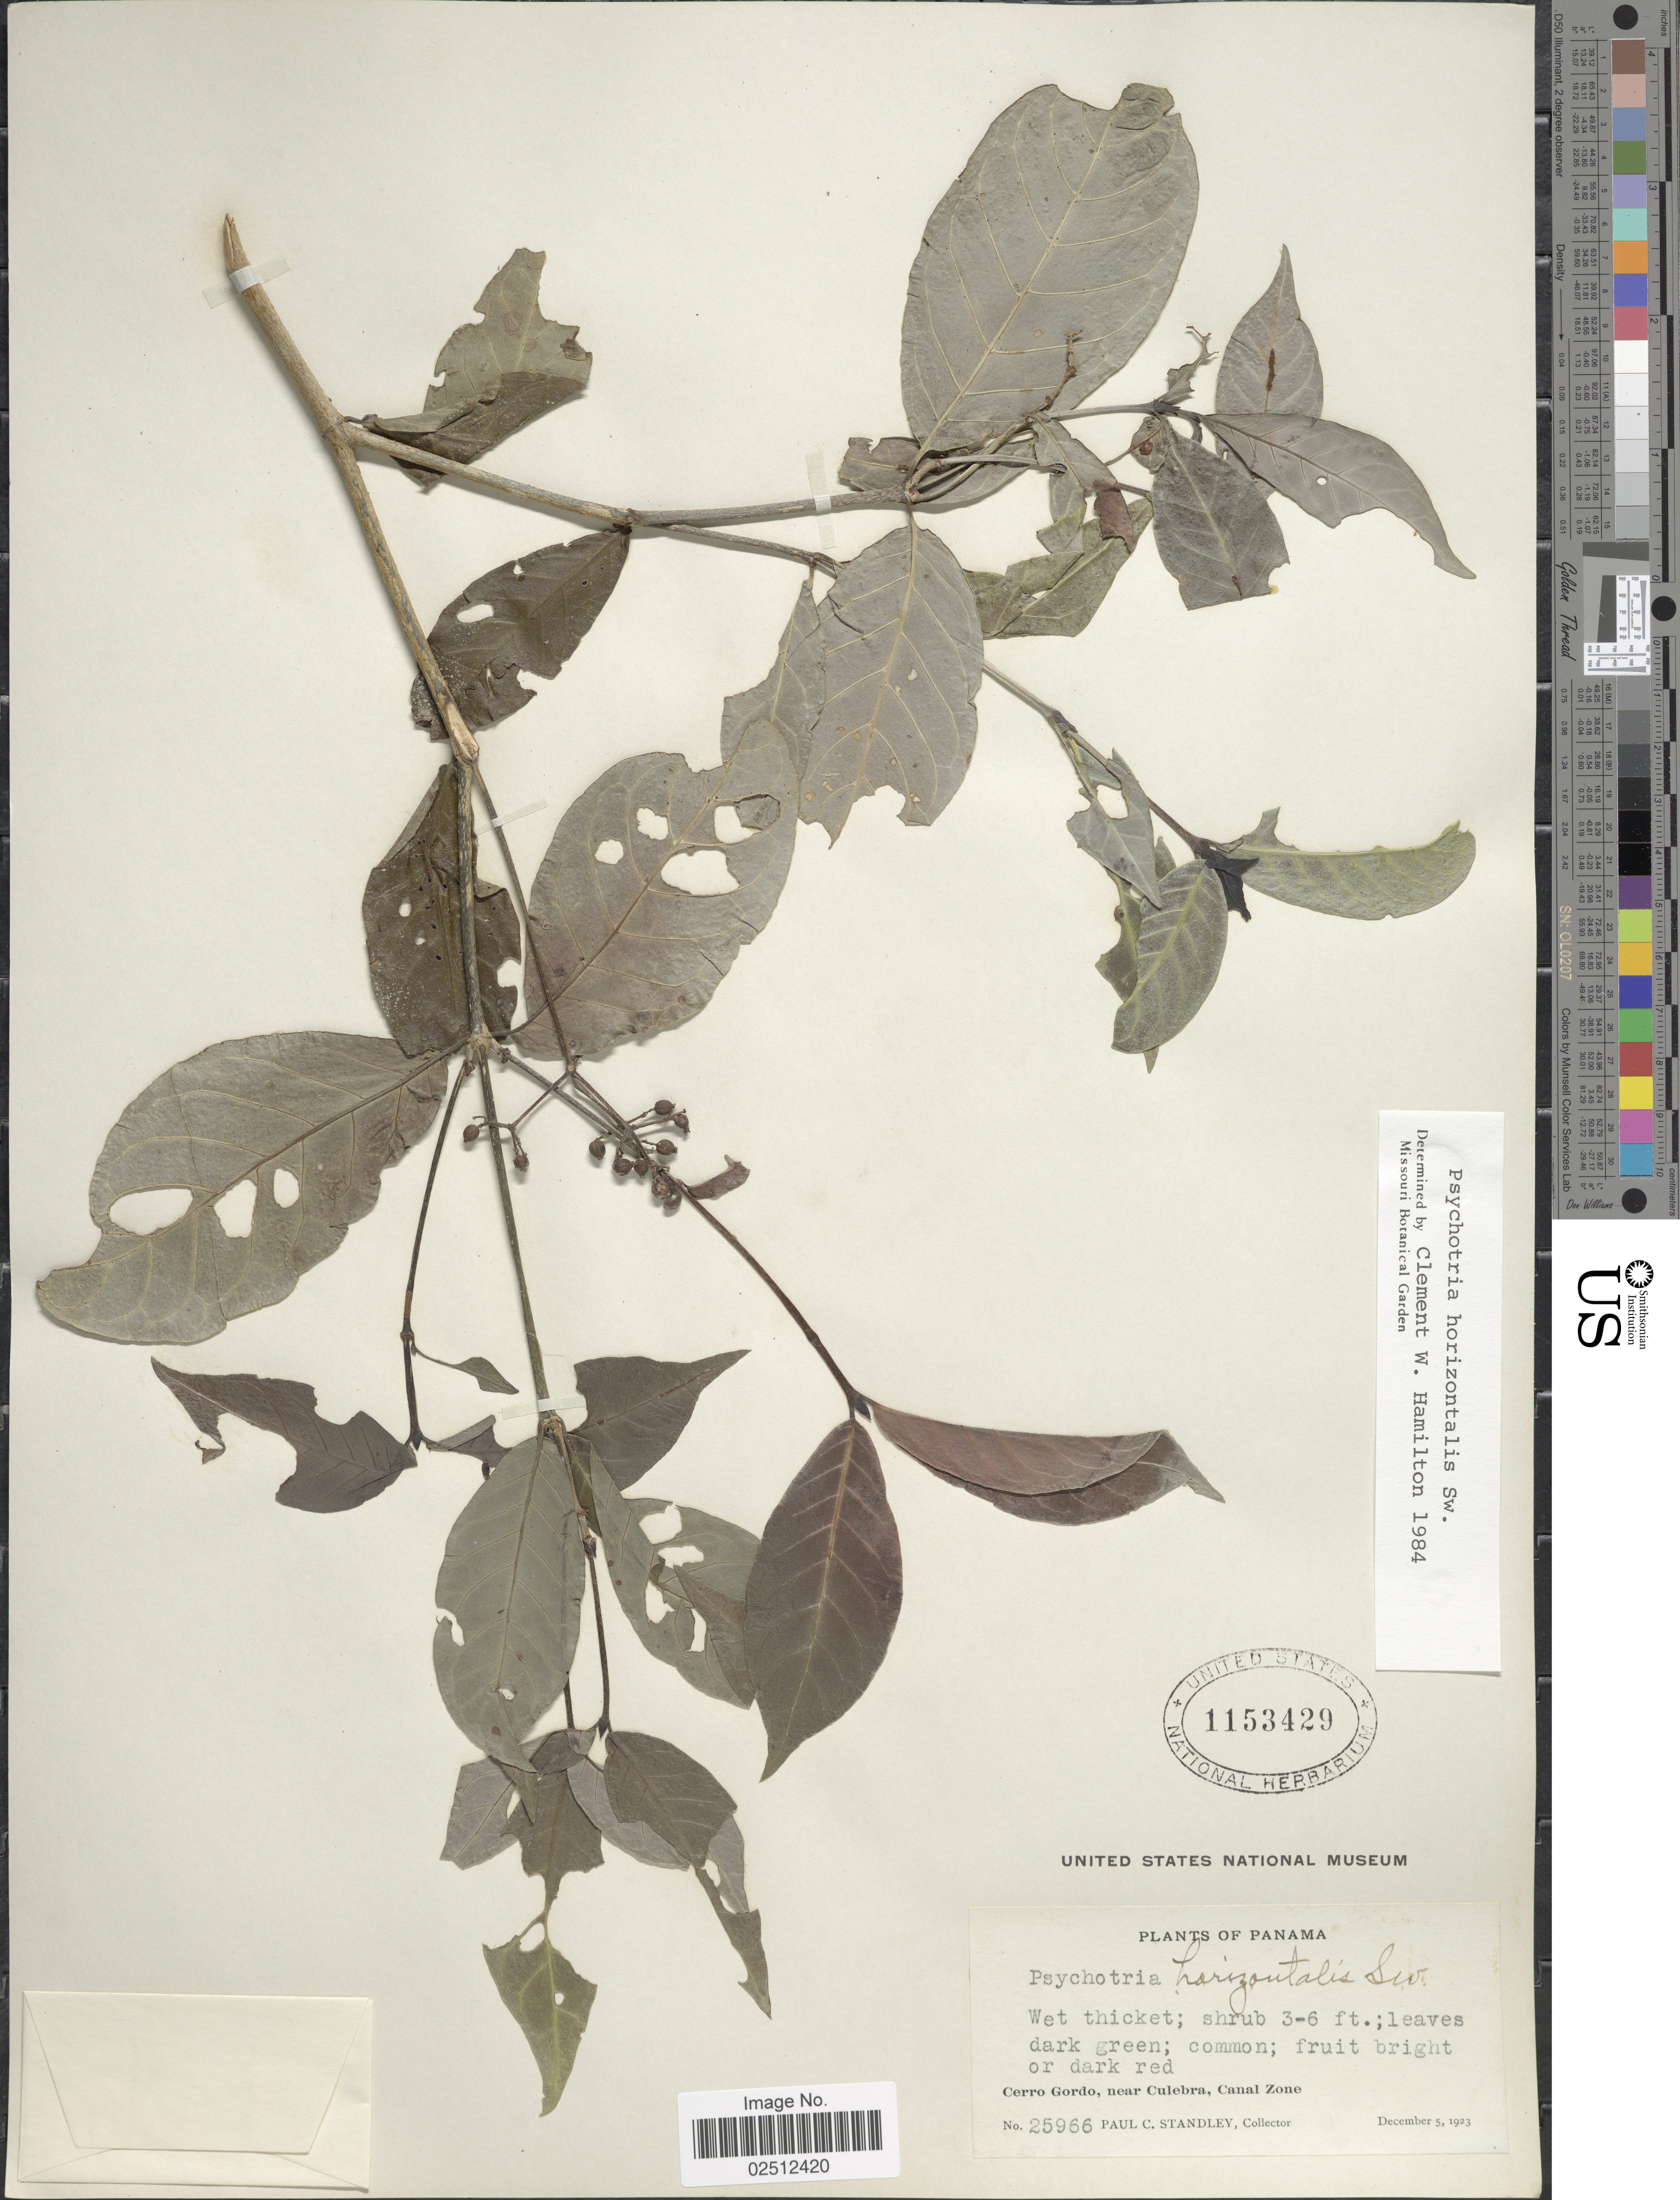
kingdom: Plantae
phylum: Tracheophyta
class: Magnoliopsida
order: Gentianales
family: Rubiaceae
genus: Psychotria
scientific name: Psychotria horizontalis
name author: Sw.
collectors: P. C. Standley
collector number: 25966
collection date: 1923-12-05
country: Panama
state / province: Colón / Panamá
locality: Cerro Gordo, near Culebra, Canal Zone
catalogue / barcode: US 1153429